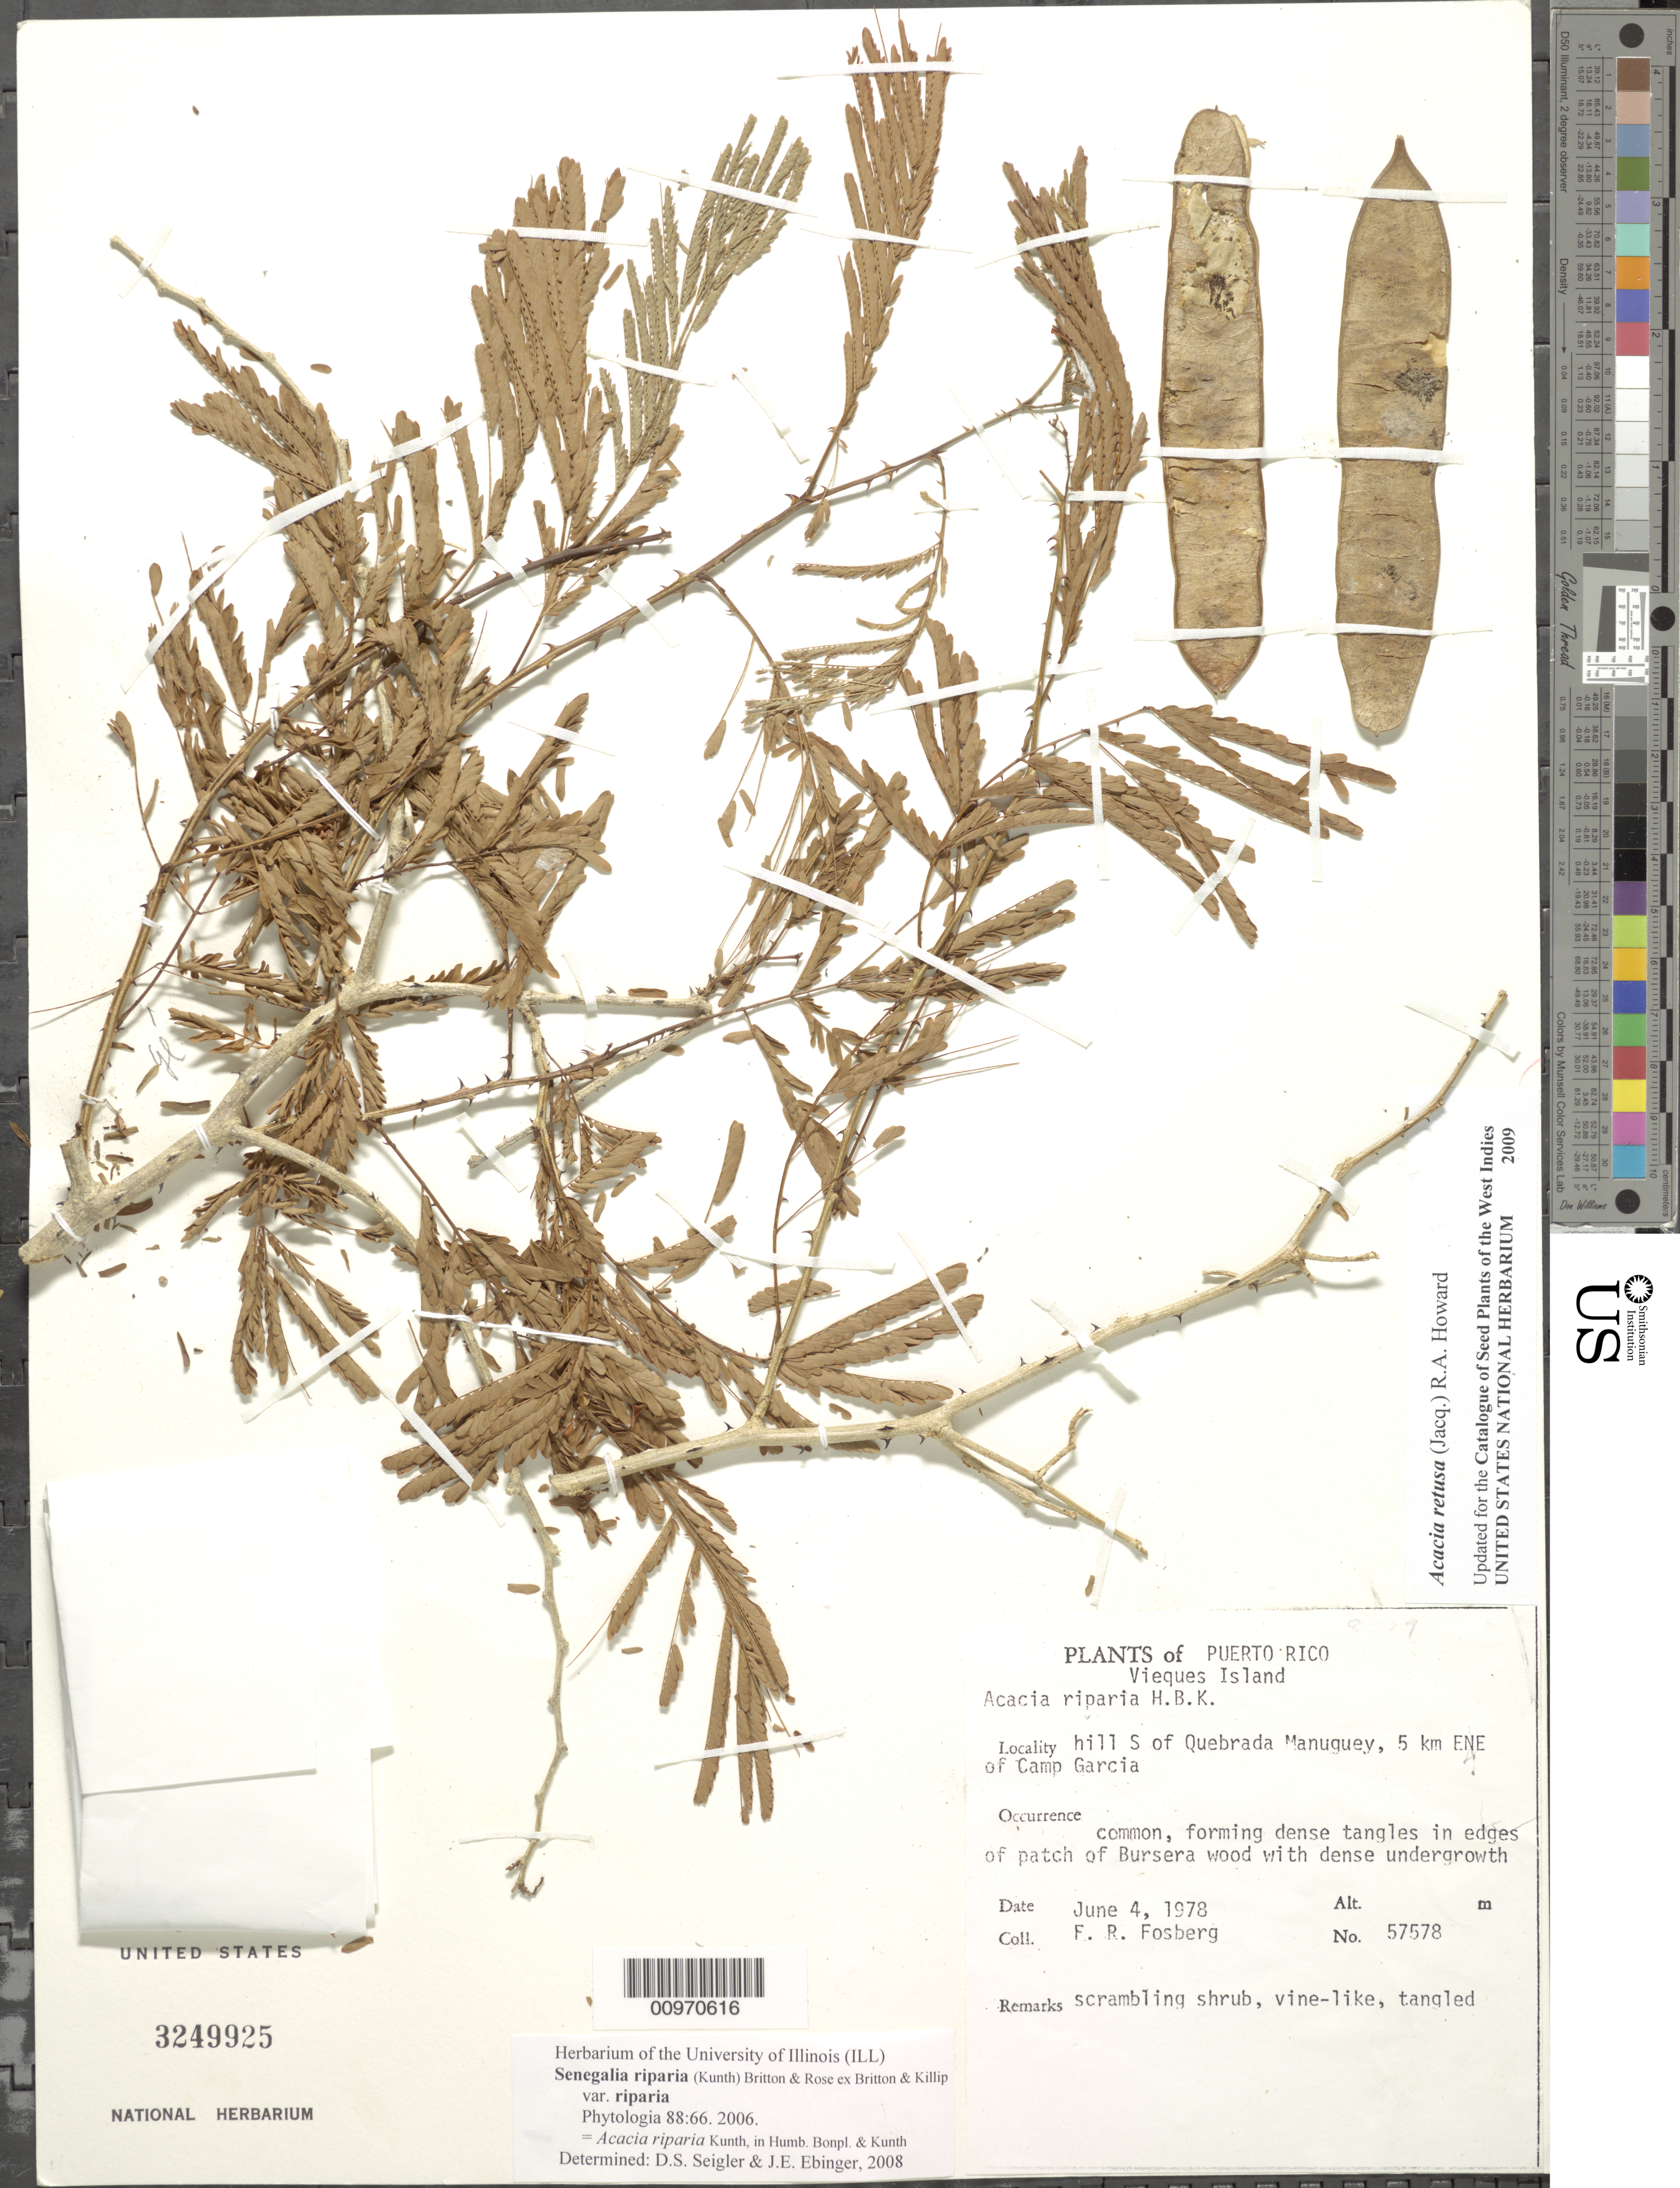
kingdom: Plantae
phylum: Tracheophyta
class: Magnoliopsida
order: Fabales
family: Fabaceae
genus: Senegalia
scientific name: Senegalia riparia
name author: (Kunth) Britton & Rose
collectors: F. R. Fosberg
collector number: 57578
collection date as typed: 04 Jun 1978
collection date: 1978-06-04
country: Puerto Rico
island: Vieques I.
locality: Hill S of Quebrada Manuguey, 5 km ENE of Camp Garcia.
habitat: Common, forming dense tangles in edges of patch of Bursera wood with dense undergrowth.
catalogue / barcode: US 3249925